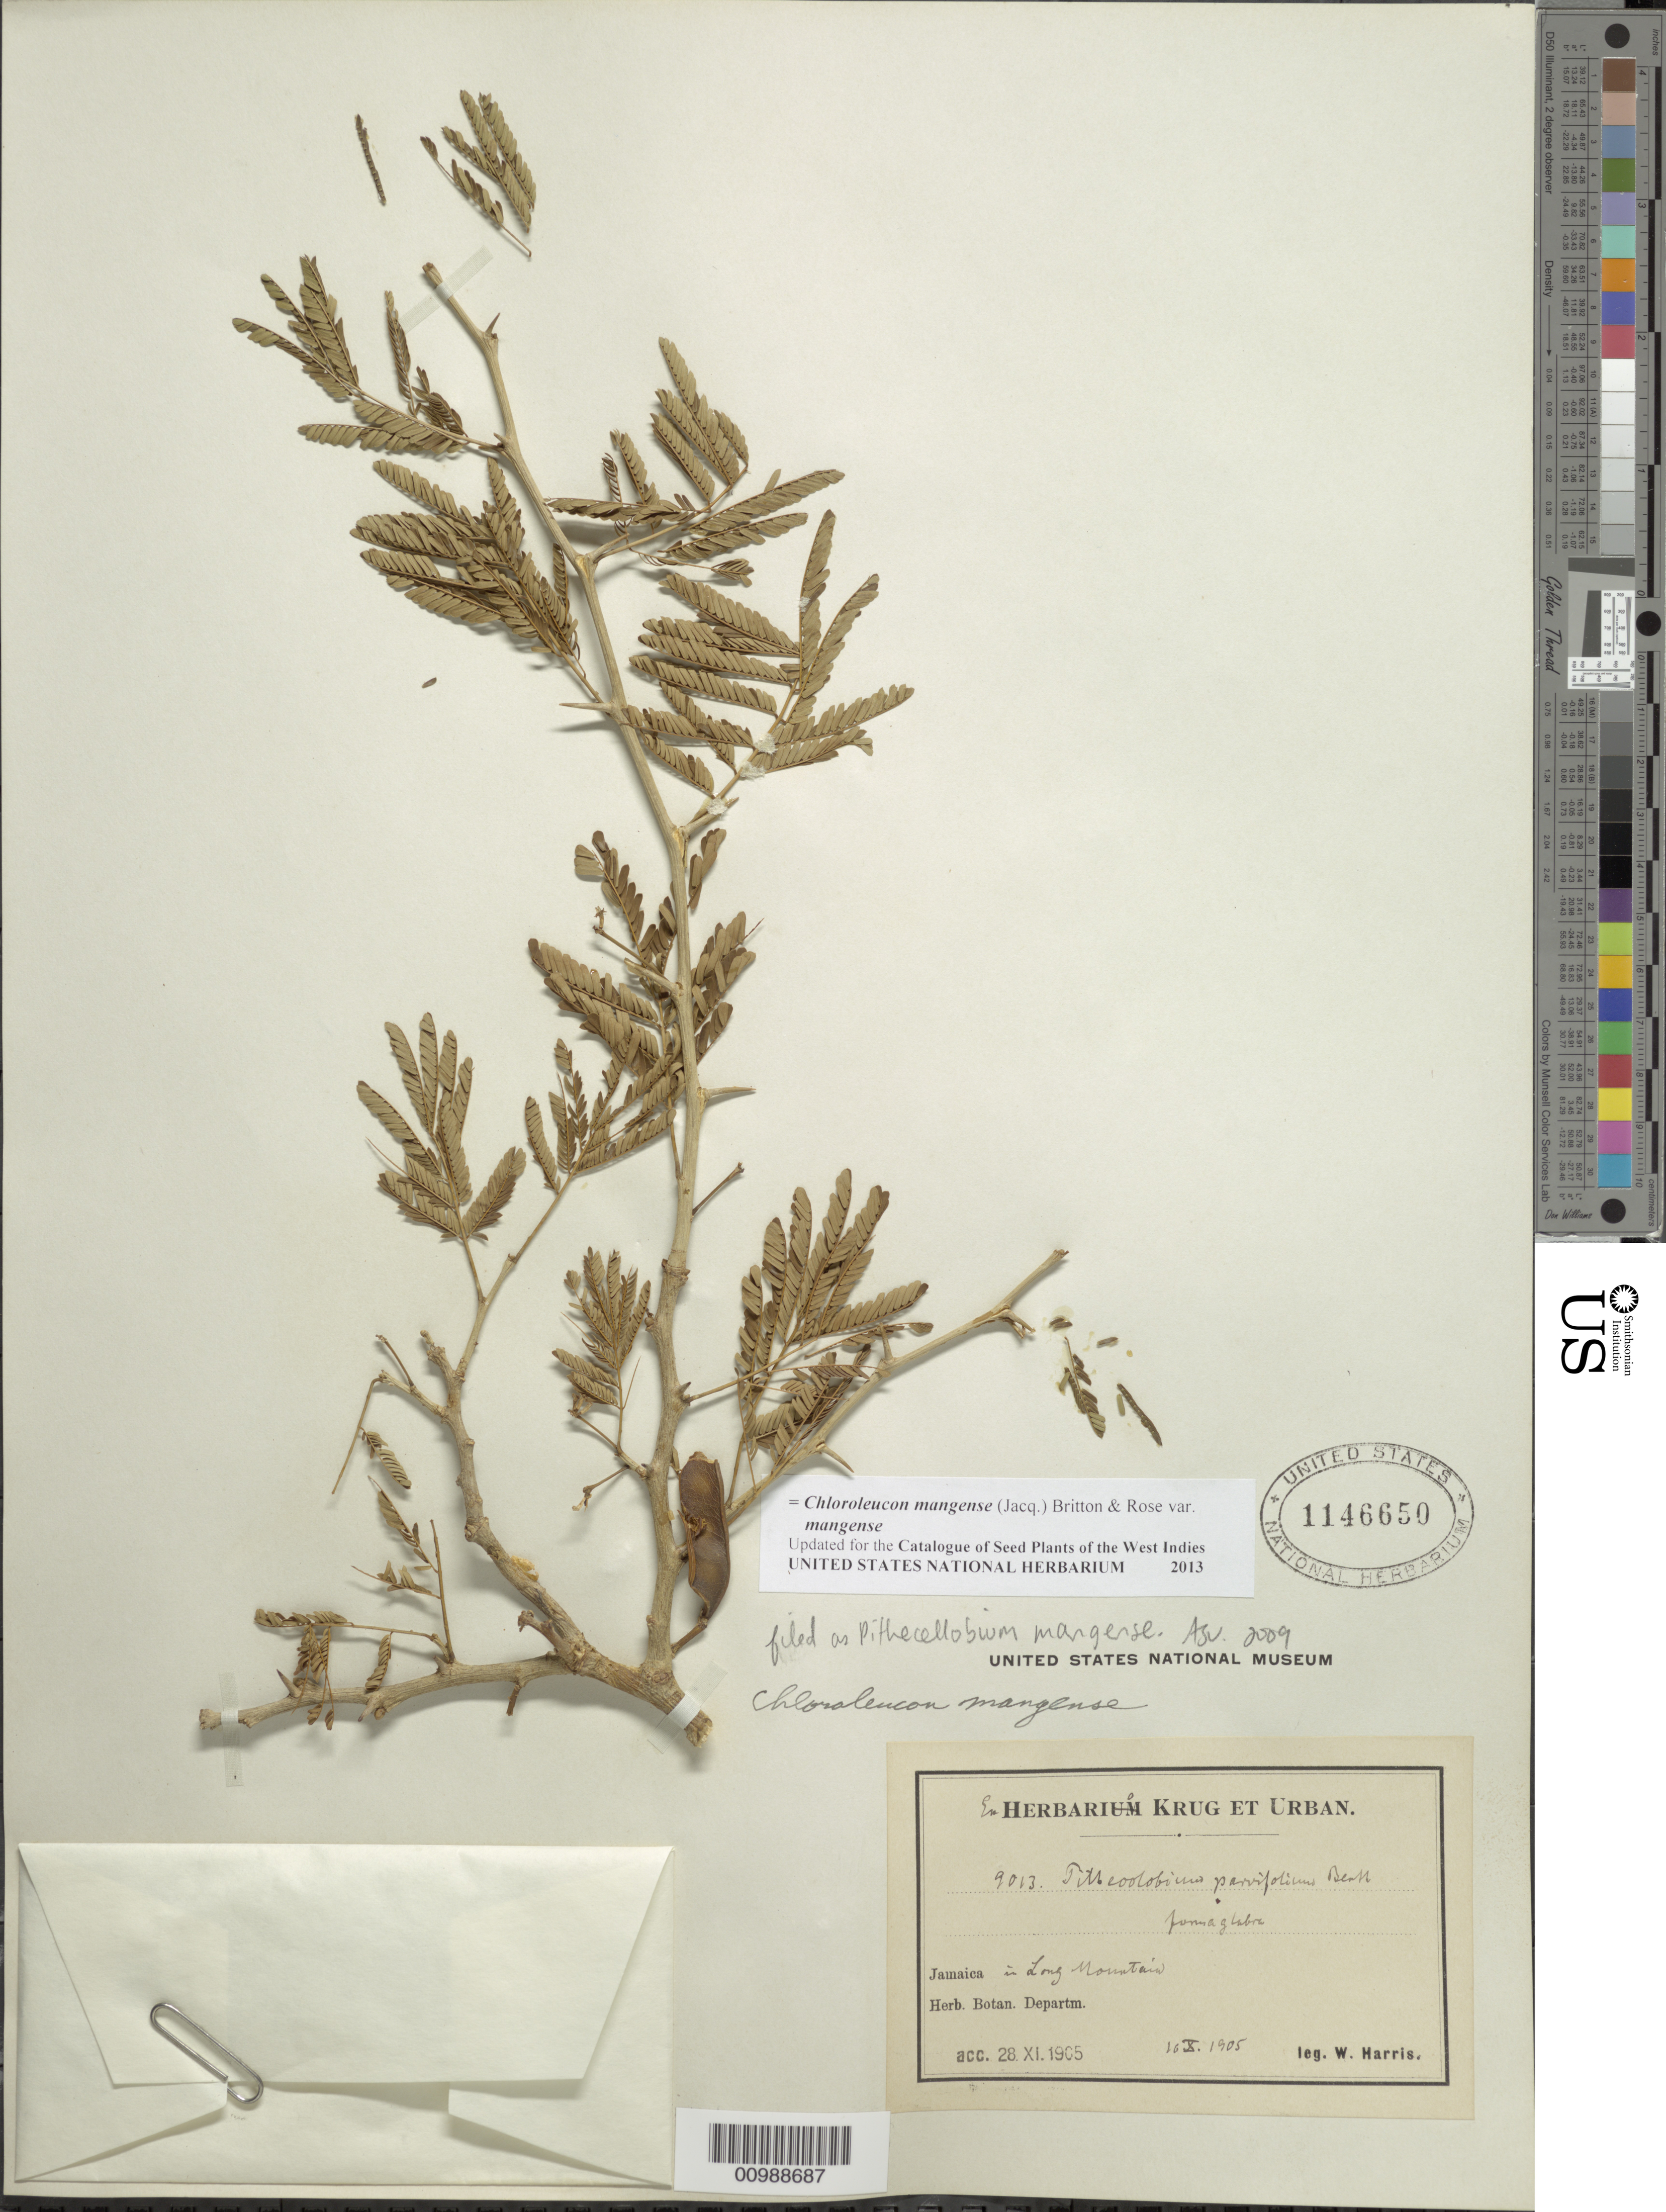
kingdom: Plantae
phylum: Tracheophyta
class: Magnoliopsida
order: Fabales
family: Fabaceae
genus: Chloroleucon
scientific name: Chloroleucon mangense var. mangense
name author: (Jacq.) Britton & Rose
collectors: W. H. Harris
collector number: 9013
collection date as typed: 10 Oct 1905 to 28 Nov 1905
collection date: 1905-10-10/1905-11-28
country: Jamaica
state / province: Saint Andrew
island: Jamaica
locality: Long Mountain.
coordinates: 0 N, 0 E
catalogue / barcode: US 1146650